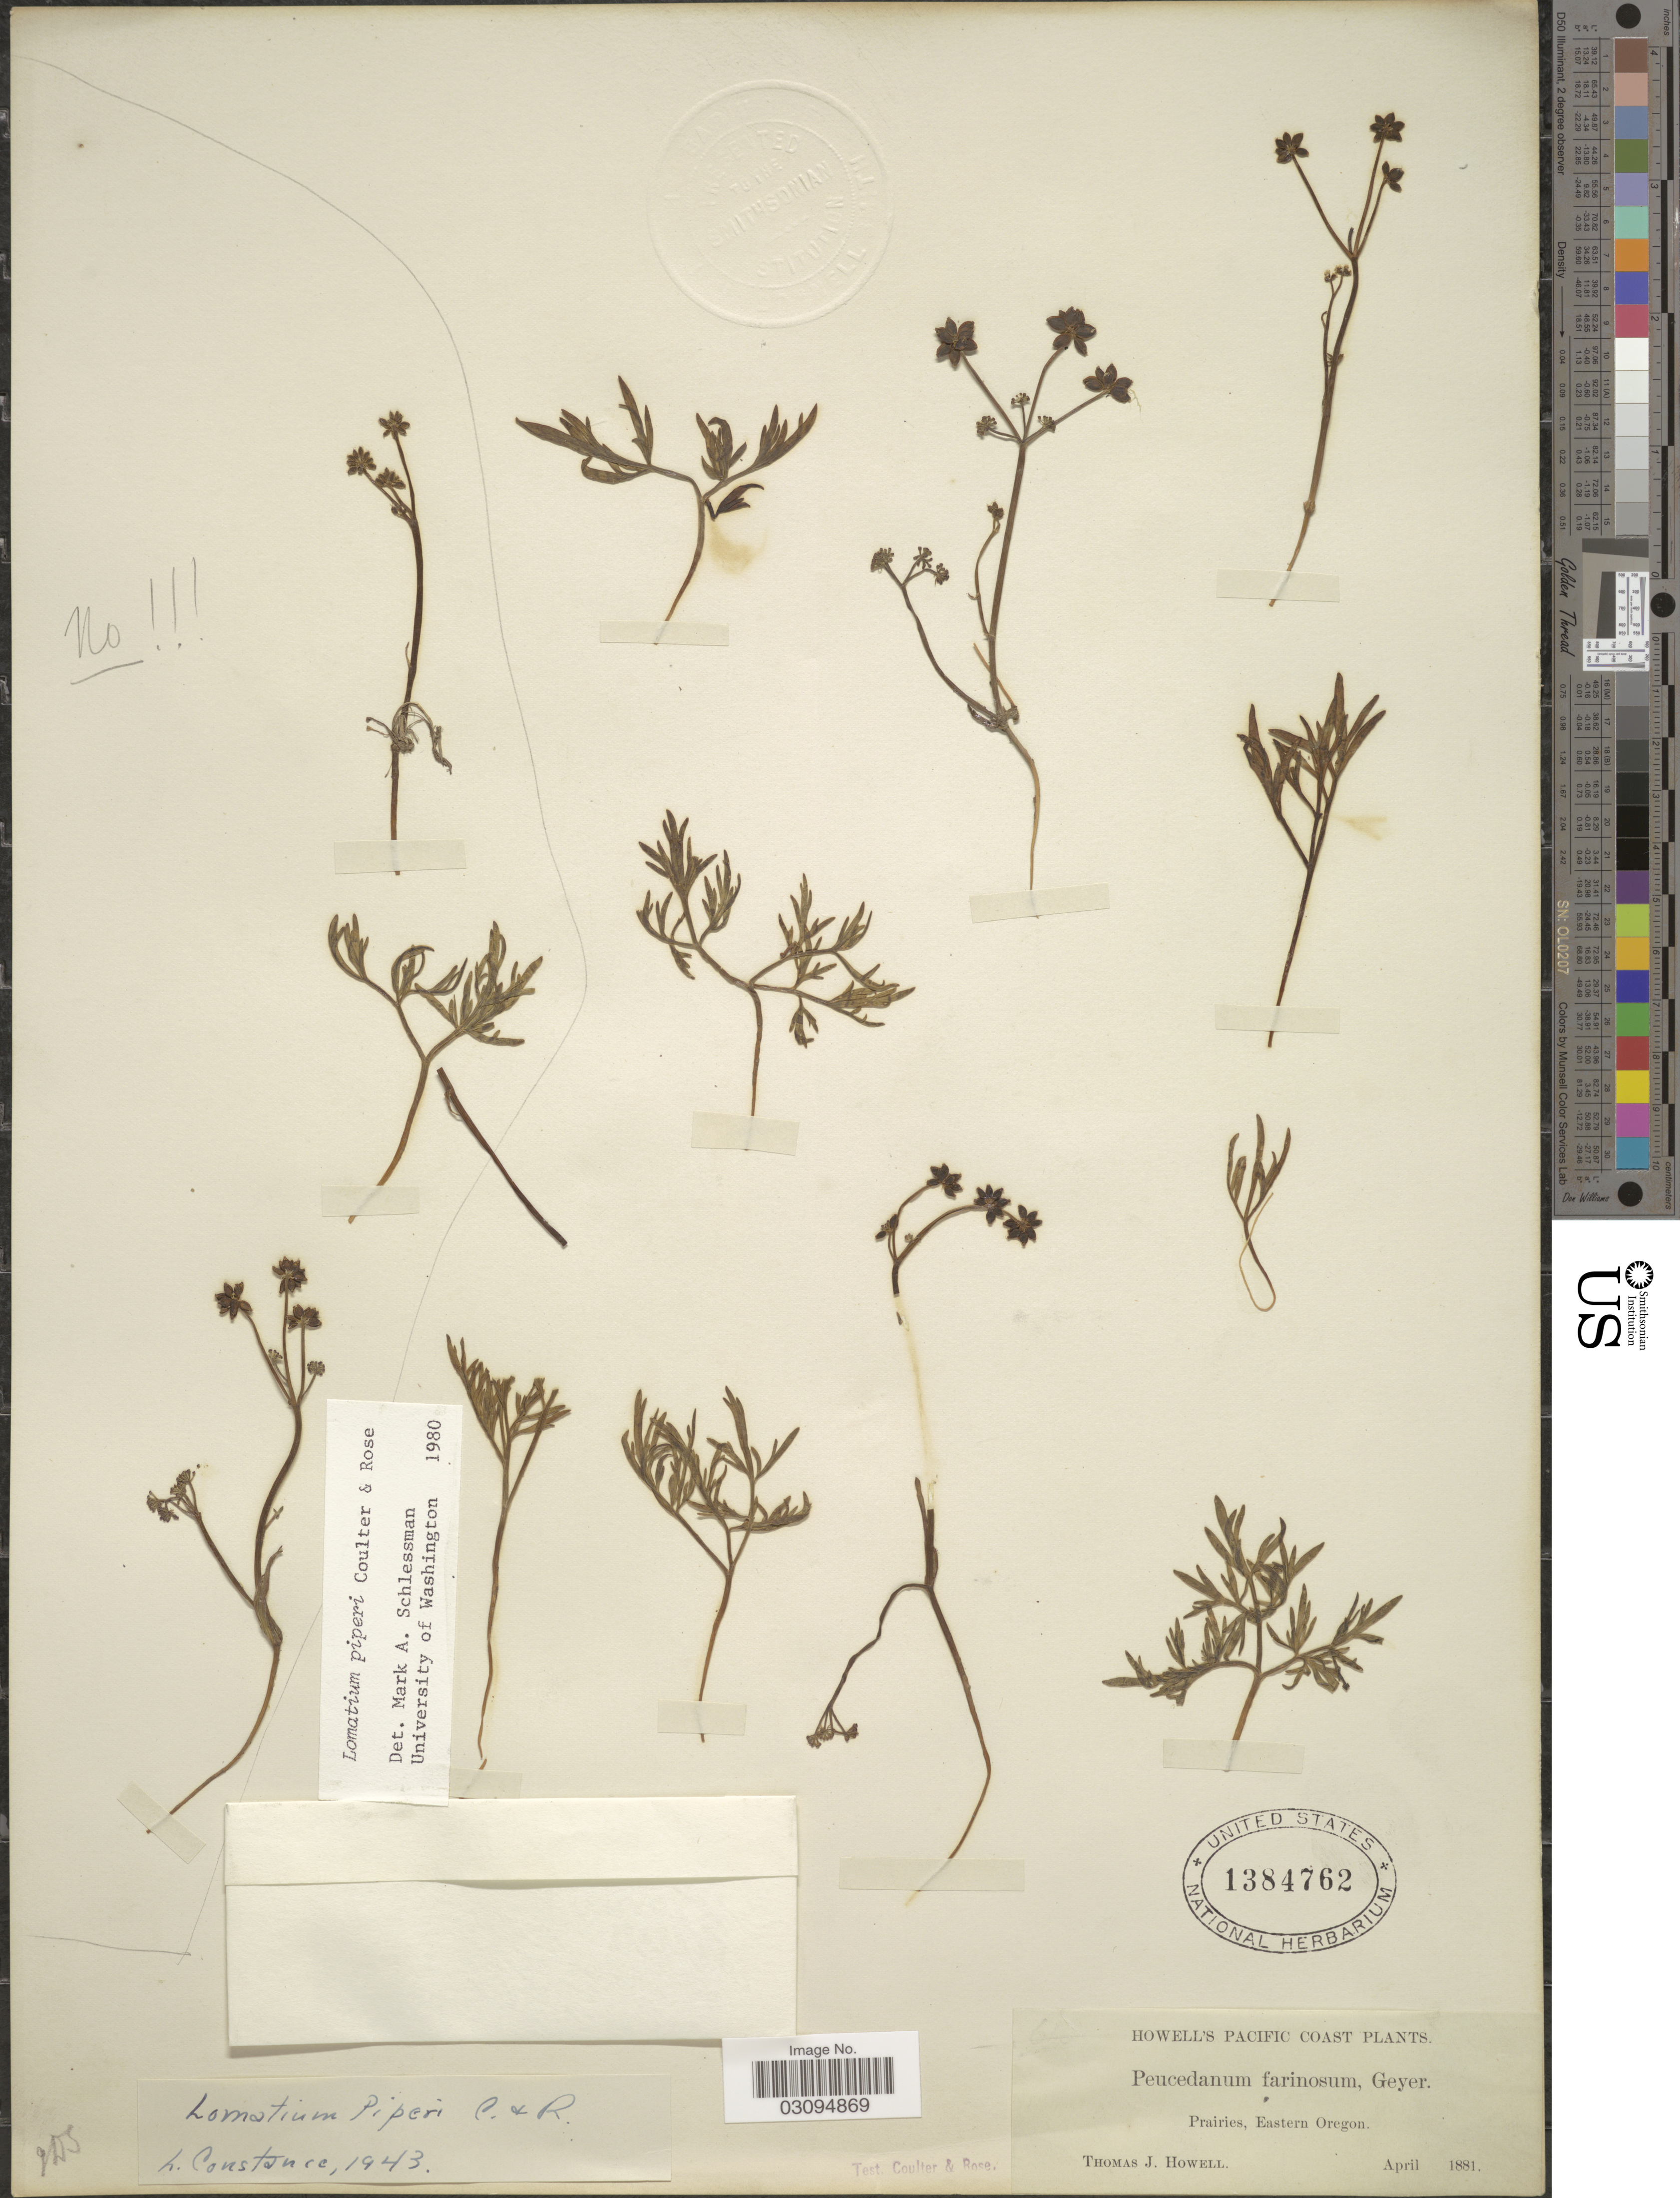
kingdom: Plantae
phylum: Tracheophyta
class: Magnoliopsida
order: Apiales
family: Apiaceae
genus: Lomatium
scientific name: Lomatium piperi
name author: J.M. Coult. & Rose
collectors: T. J. Howell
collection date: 1881-04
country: United States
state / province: Oregon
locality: Pacific Coast, Eastern Oregon.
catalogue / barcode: US 1384762